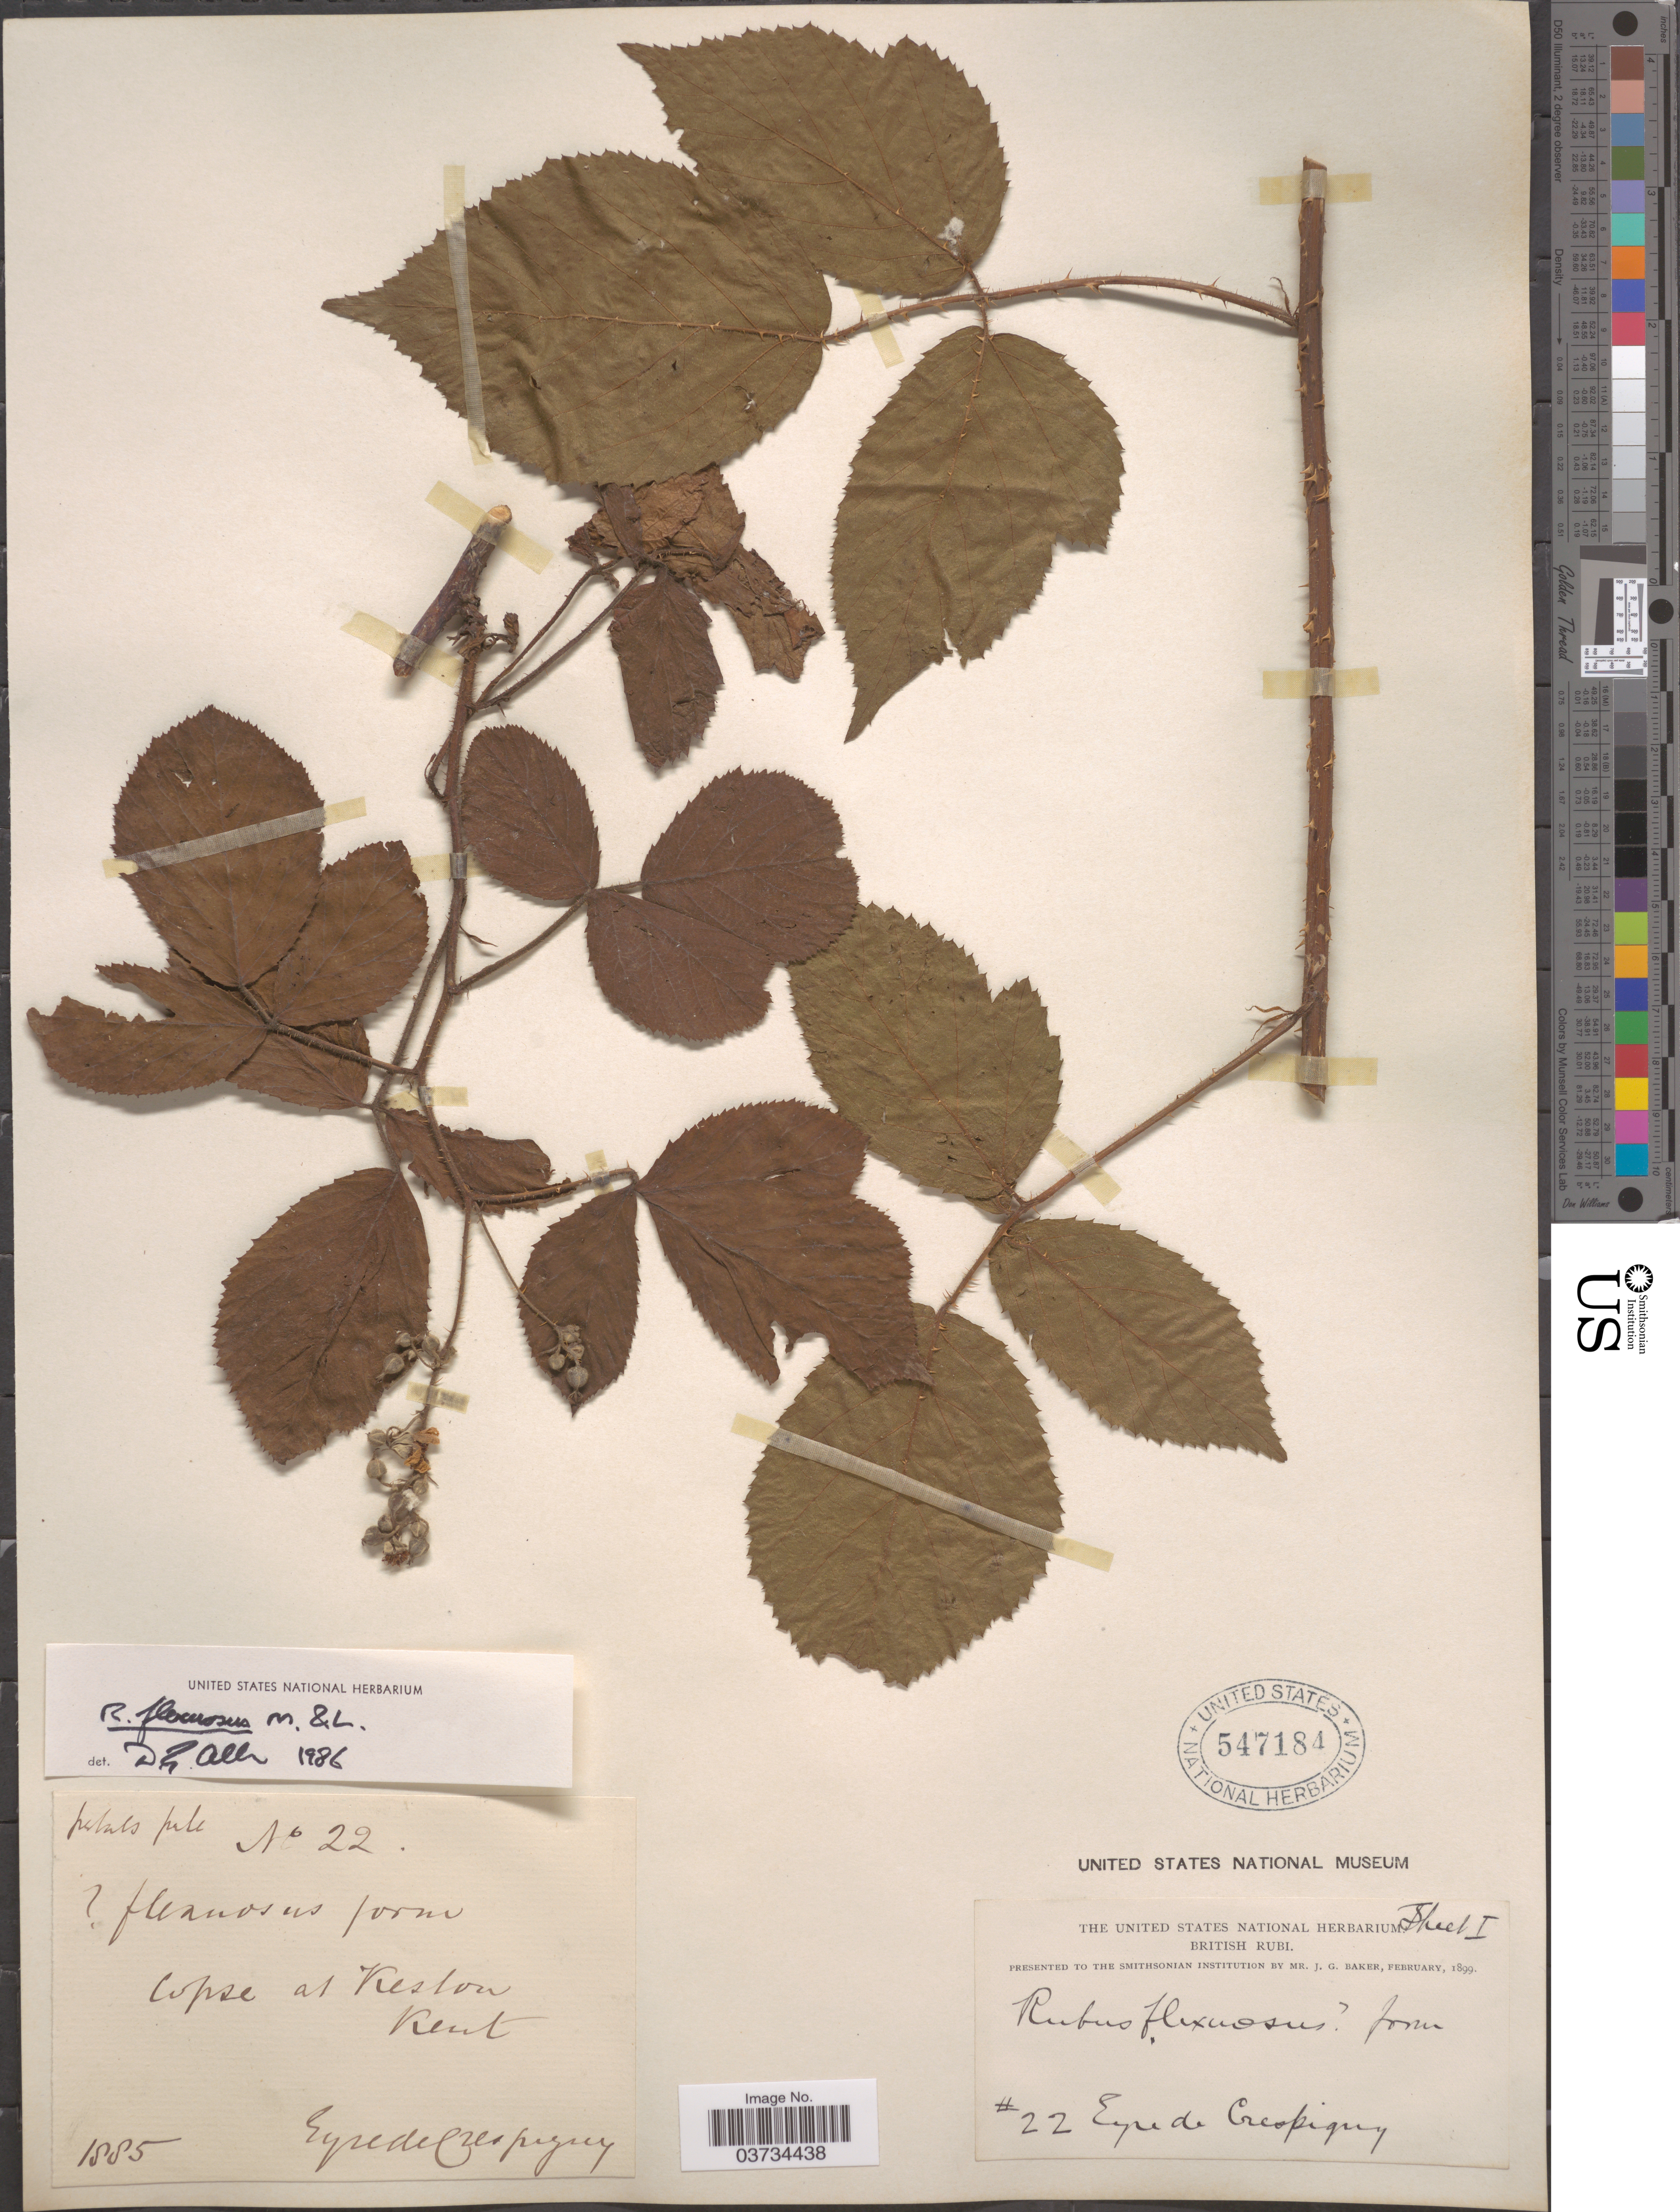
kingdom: Plantae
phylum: Tracheophyta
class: Magnoliopsida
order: Rosales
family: Rosaceae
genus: Rubus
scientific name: Rubus flexuosus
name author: P.J. Müll. & Lefèvre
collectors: E. de Crespigny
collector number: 22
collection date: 1885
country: United Kingdom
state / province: England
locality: Keston Kent.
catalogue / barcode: US 547184